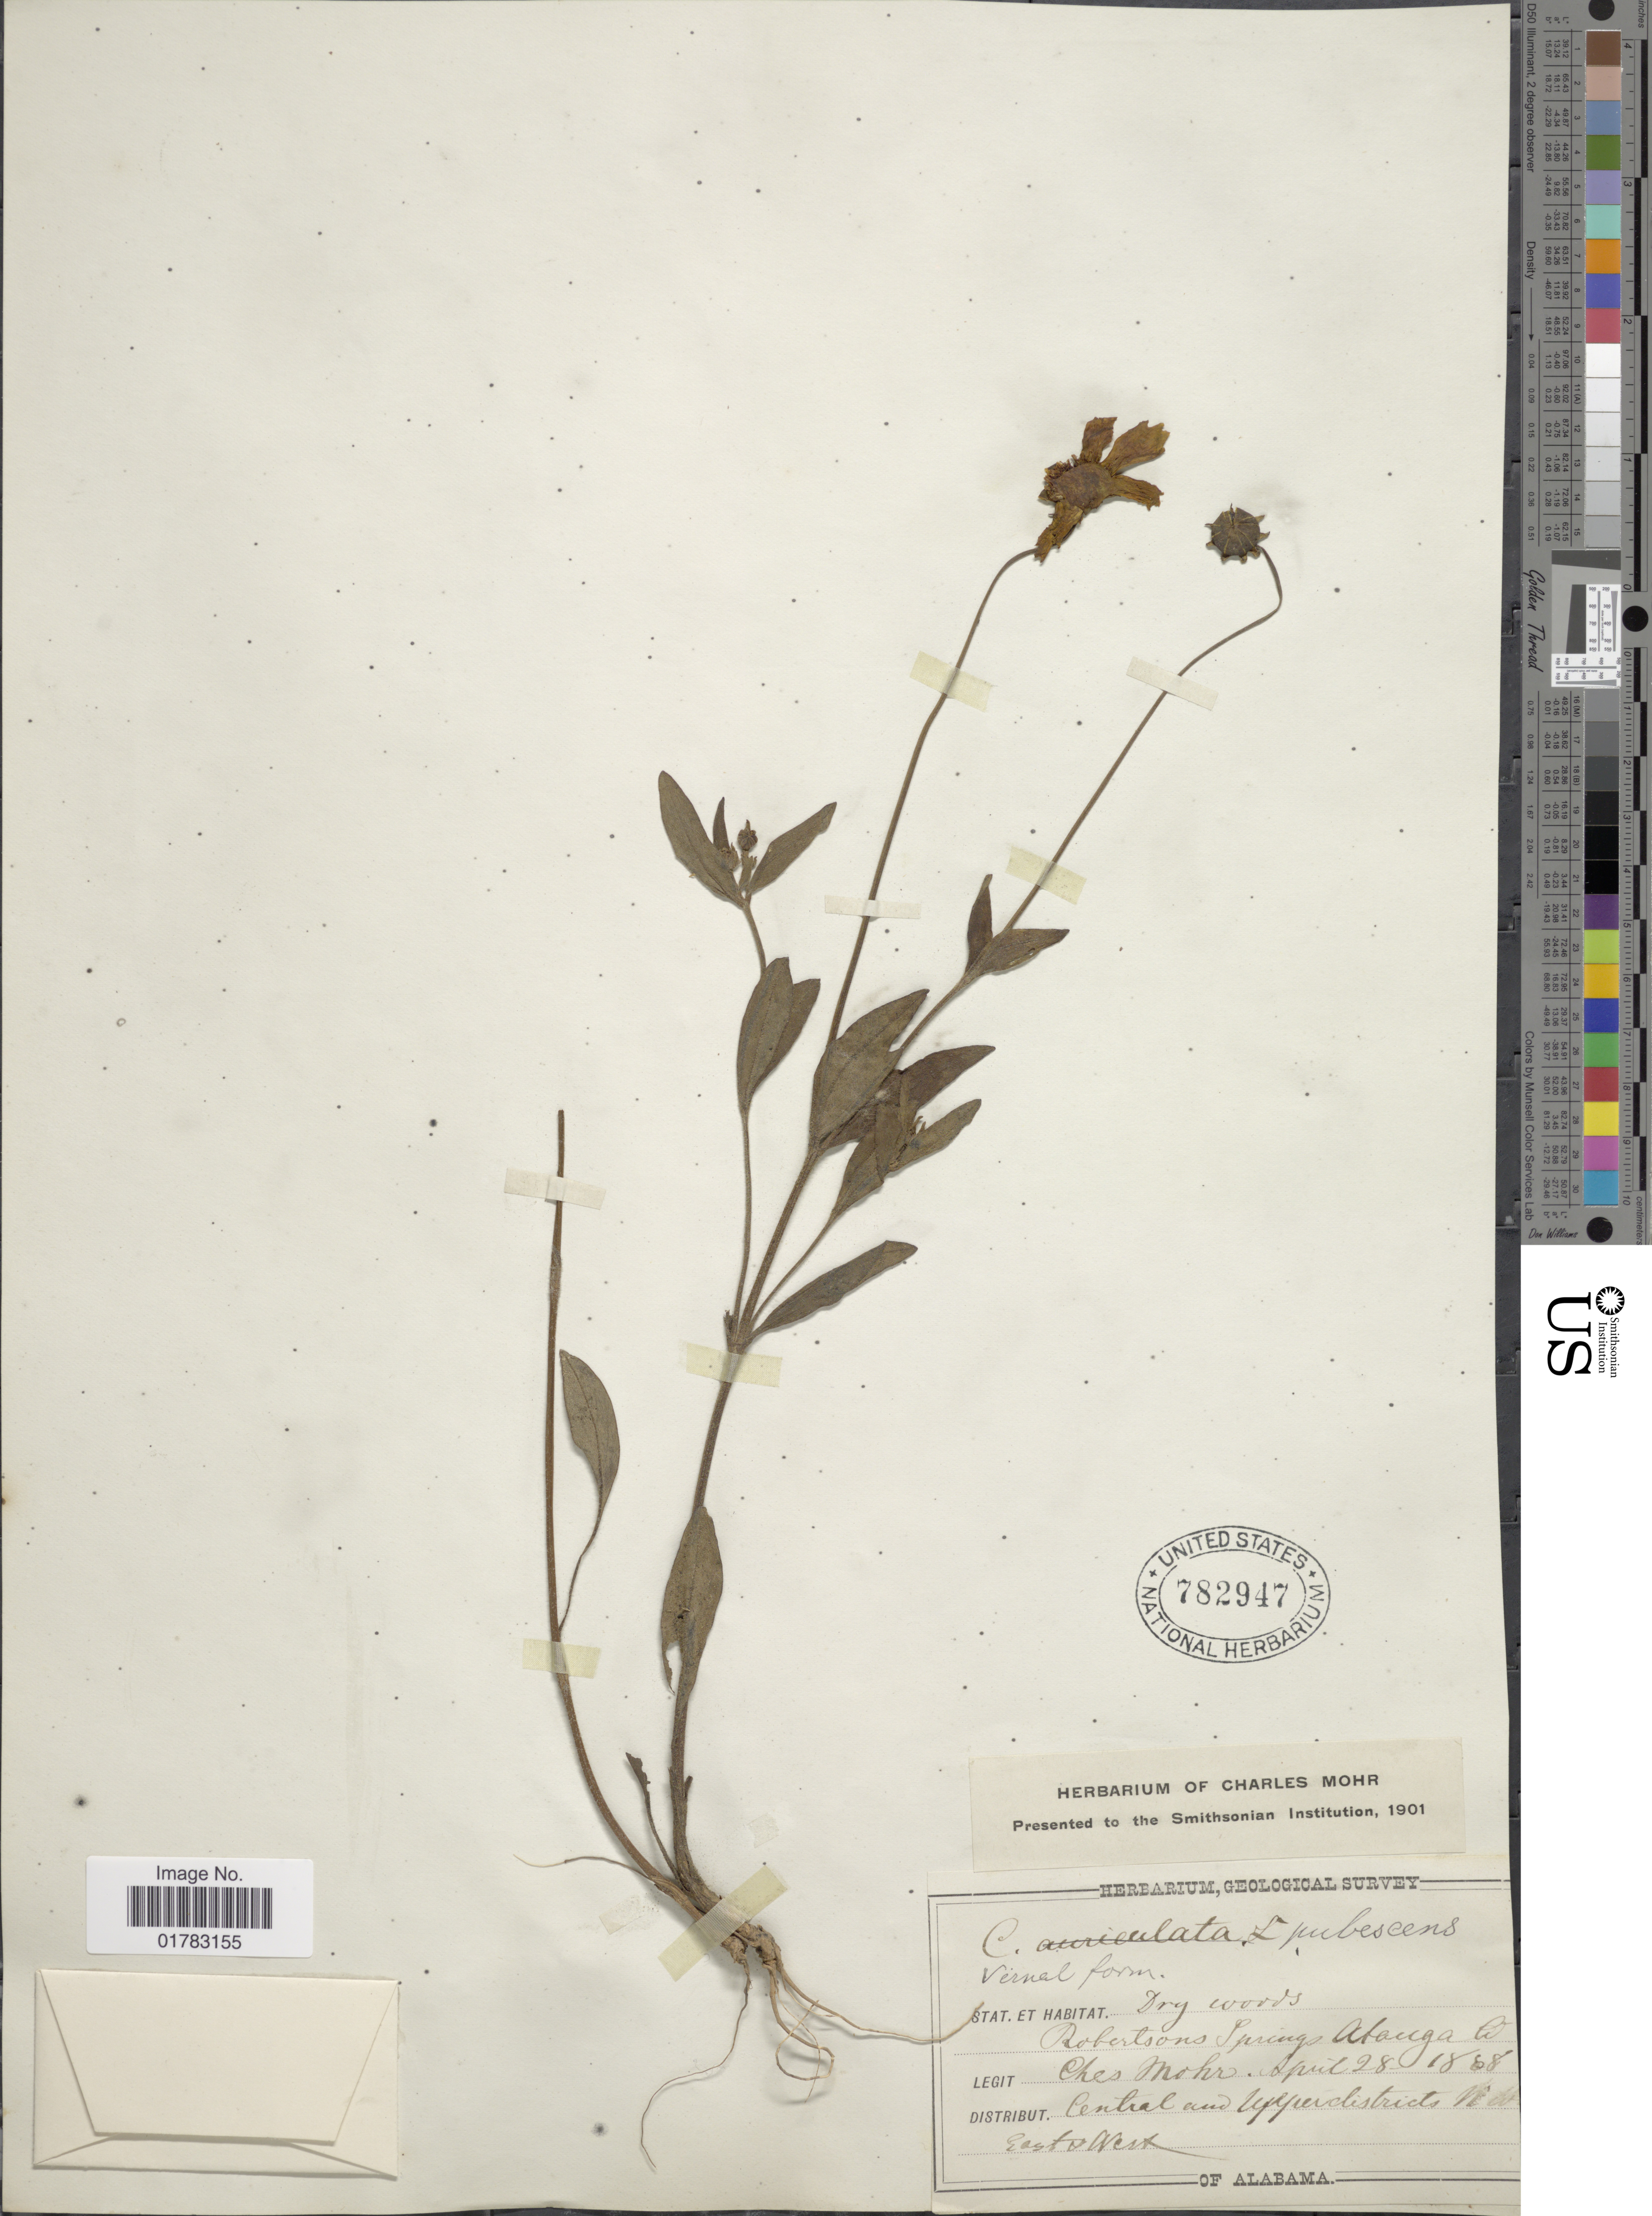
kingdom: Plantae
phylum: Tracheophyta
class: Magnoliopsida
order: Asterales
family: Asteraceae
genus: Coreopsis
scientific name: Coreopsis pubescens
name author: Elliott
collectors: Mohr, C. T. (herbarium)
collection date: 1868-04-28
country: United States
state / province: Alabama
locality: Dry woods, Robertsons Spring, Atauga Co.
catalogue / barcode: US 782947